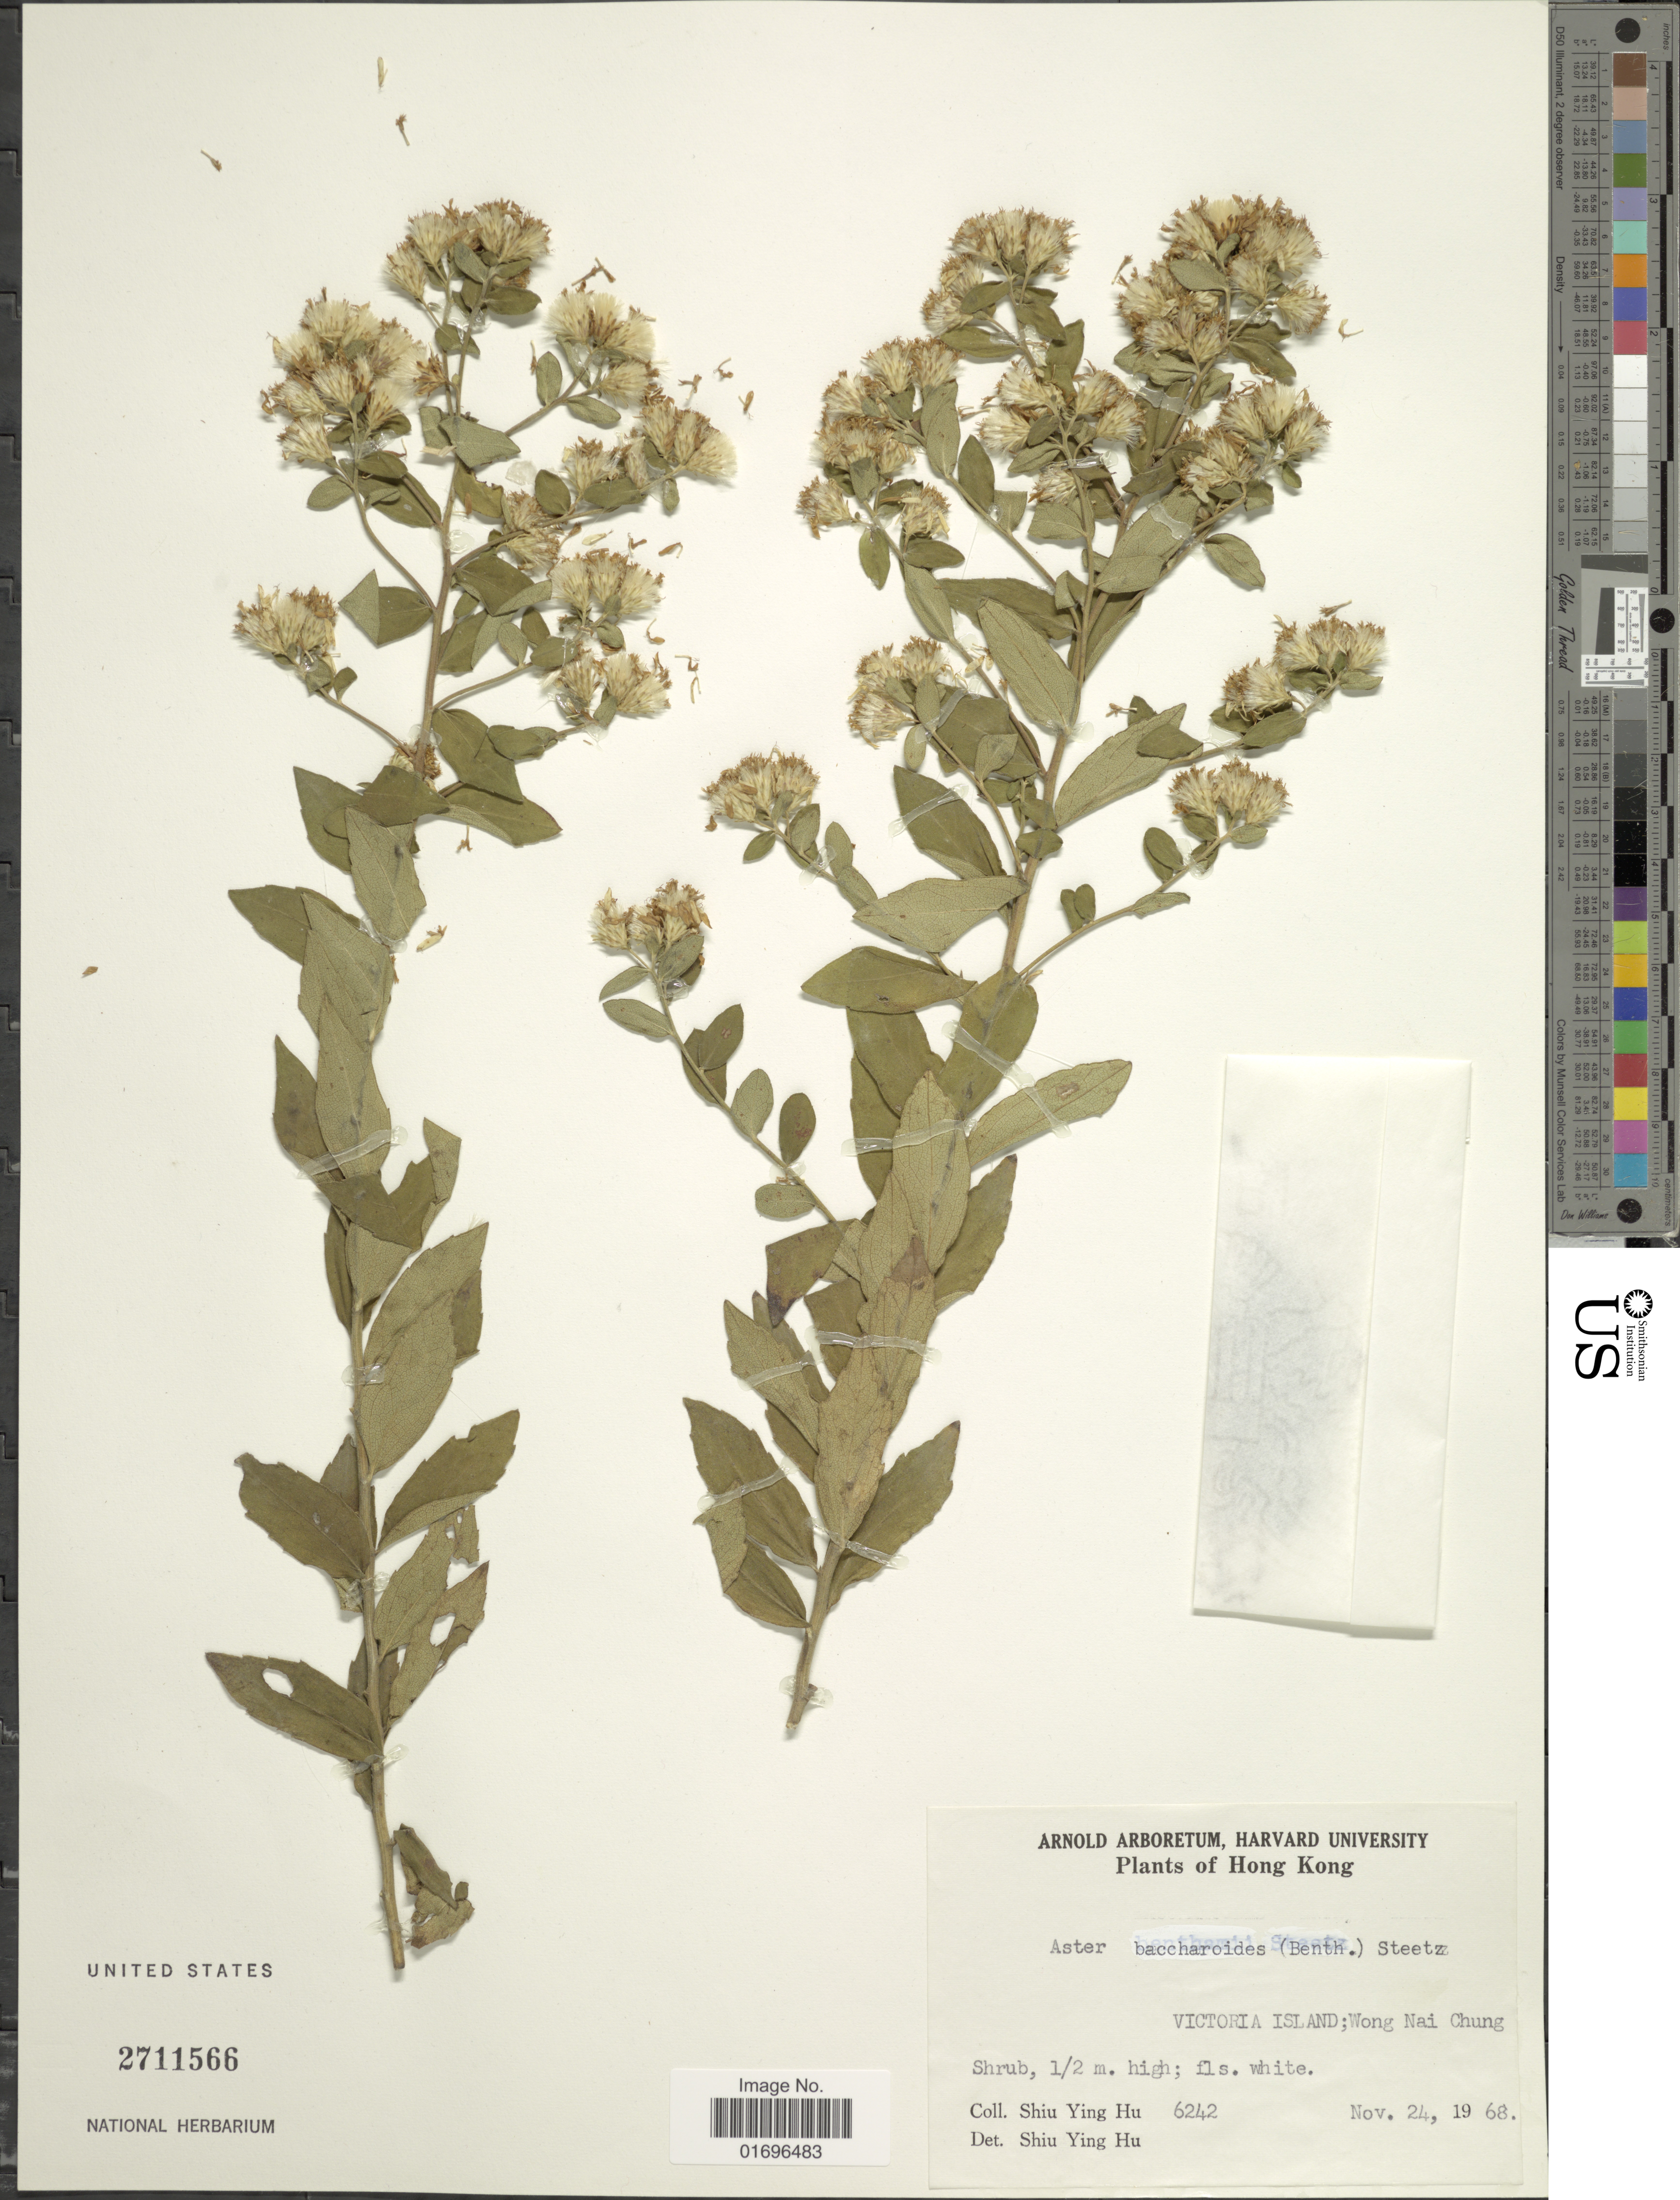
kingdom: Plantae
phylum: Tracheophyta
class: Magnoliopsida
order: Asterales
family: Asteraceae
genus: Aster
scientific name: Aster baccharoides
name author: (Benth.) Steetz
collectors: S. Y. Hu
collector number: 6242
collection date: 1968-11-24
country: China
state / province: Hong Kong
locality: Victoria Island; Wong Nai Chung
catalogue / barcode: US 2711566